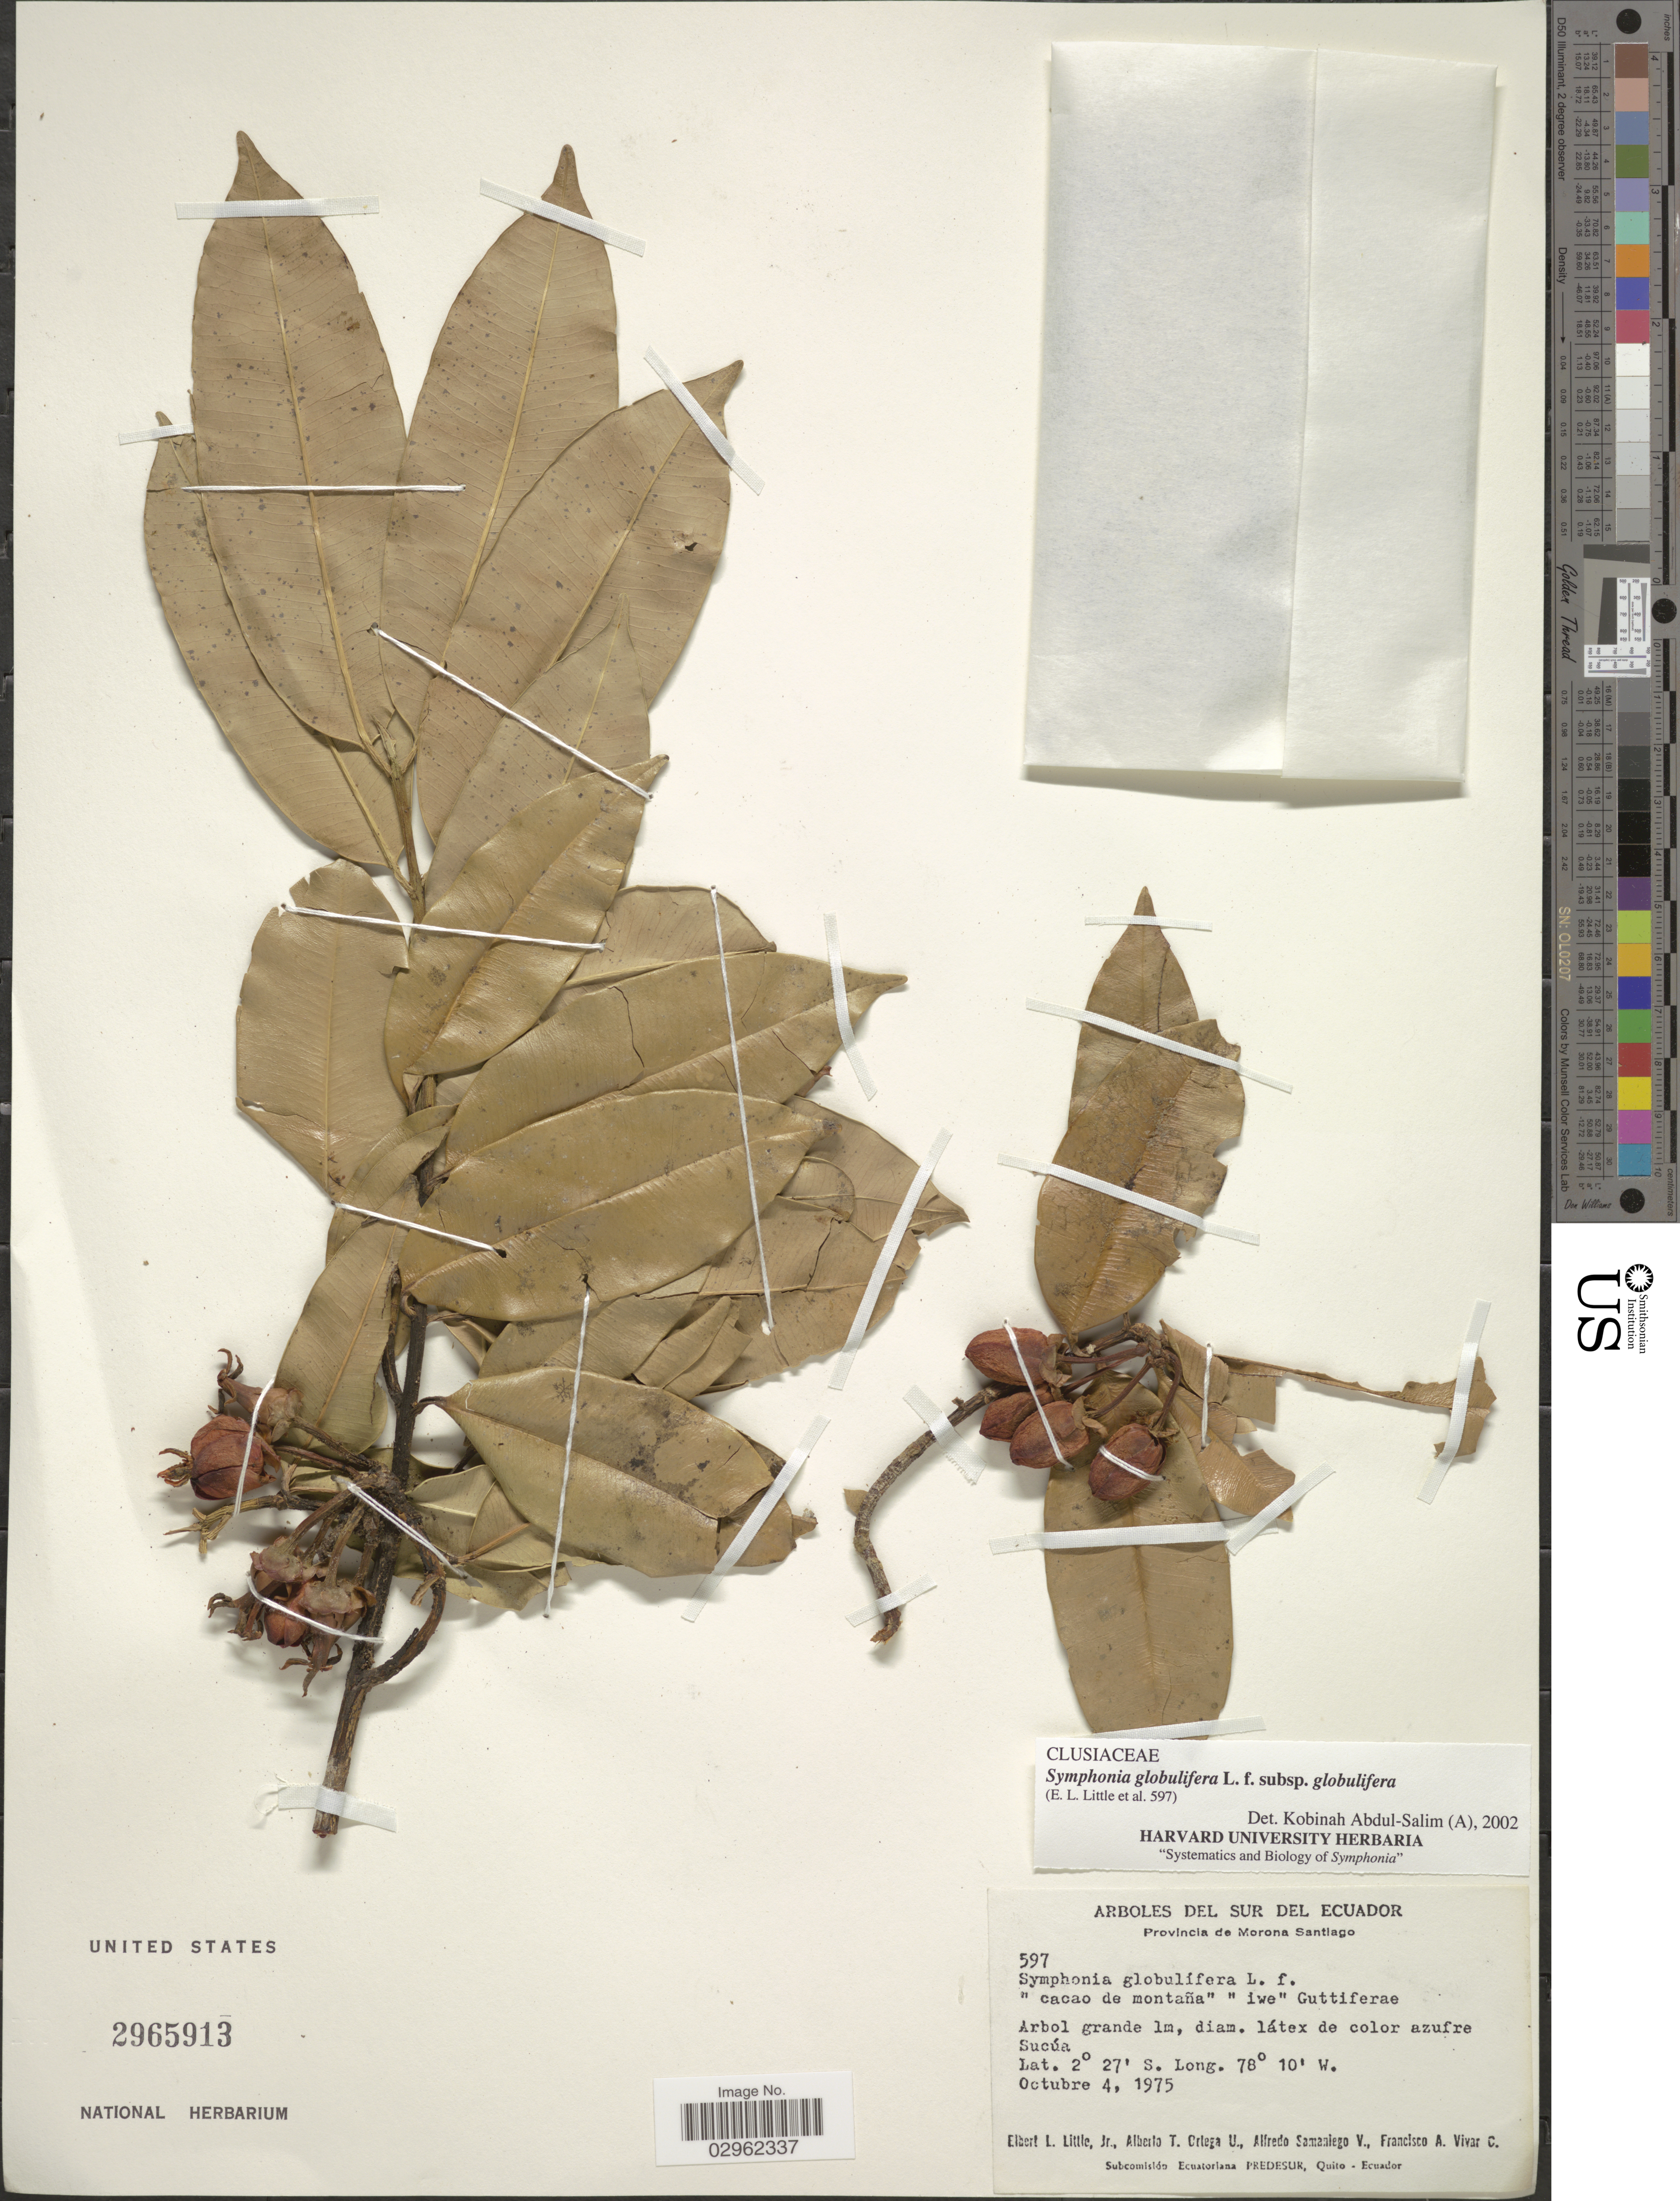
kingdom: Plantae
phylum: Tracheophyta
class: Magnoliopsida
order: Malpighiales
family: Clusiaceae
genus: Symphonia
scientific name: Symphonia globulifera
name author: L. f.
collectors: E. L. Little, A. T. Ortega U., A. Samaniego & F. A. Vivar C.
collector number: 597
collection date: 1975-10-04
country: Ecuador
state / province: Morona-Santiago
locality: Provincia de Morona Santiago. Sucúa.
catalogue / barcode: US 2965913